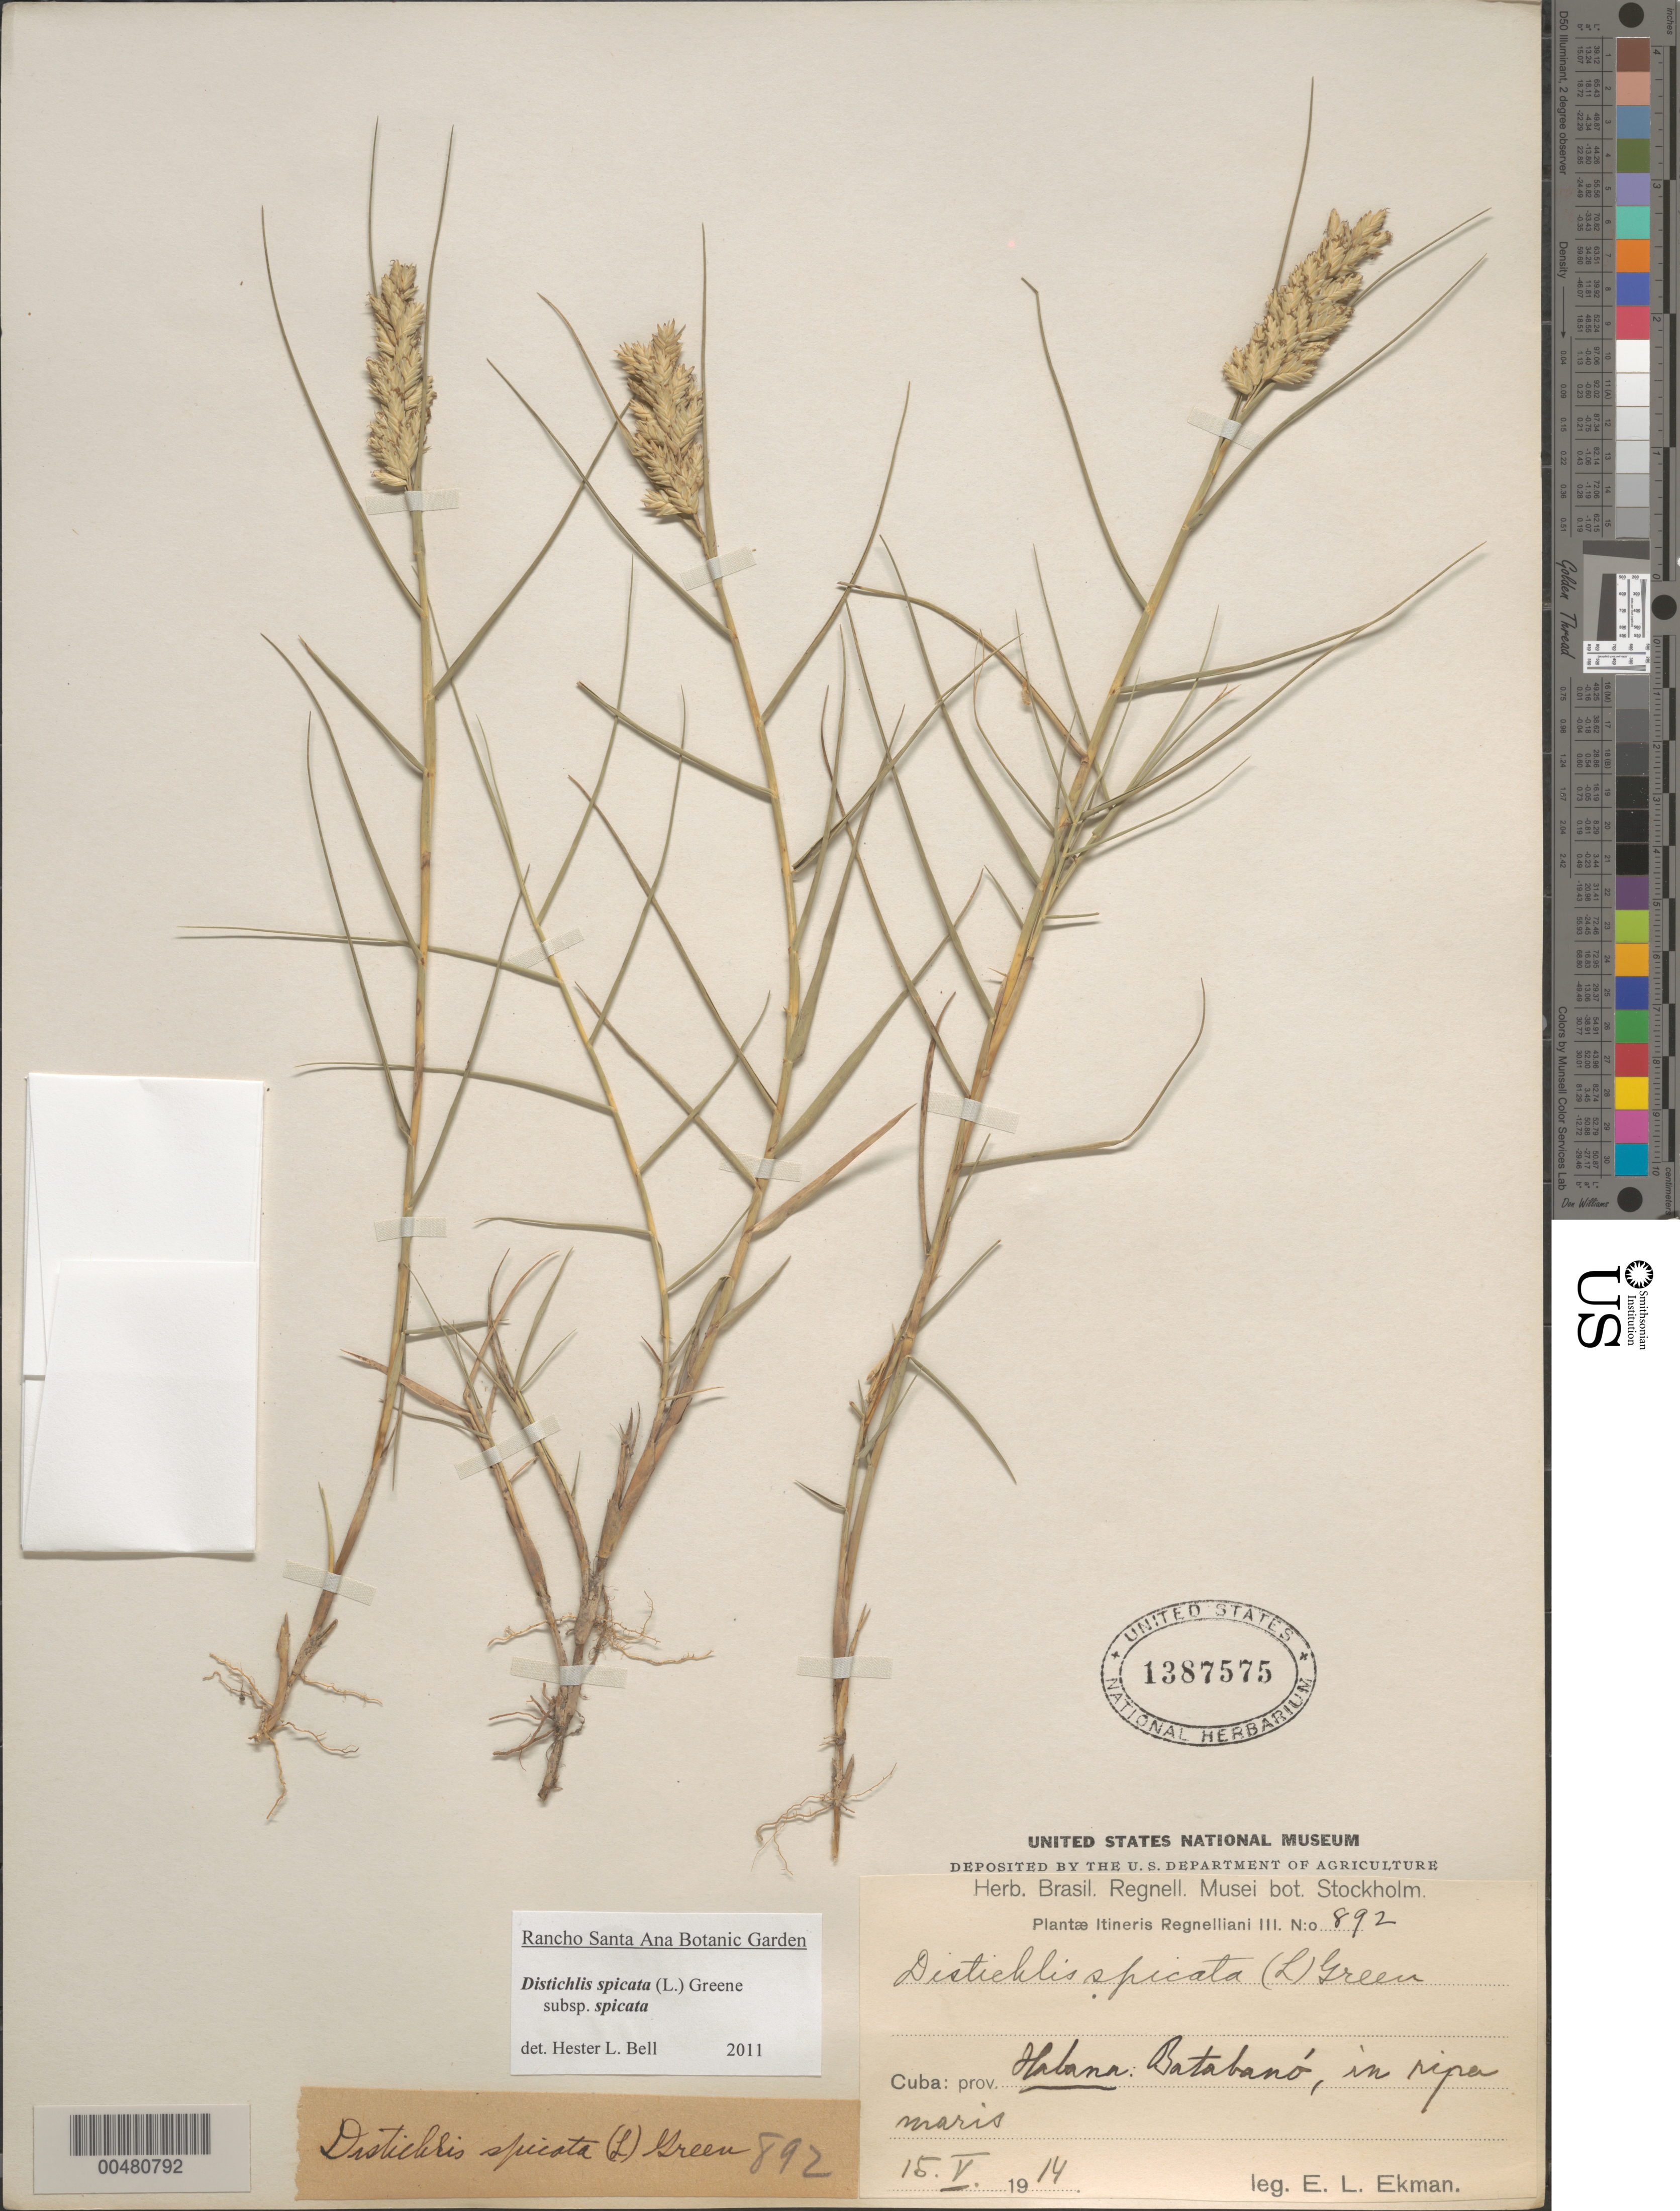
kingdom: Plantae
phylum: Tracheophyta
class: Liliopsida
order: Poales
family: Poaceae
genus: Distichlis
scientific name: Distichlis spicata subsp. spicata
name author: (L.) Greene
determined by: Bell, H. L.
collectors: E. L. Ekman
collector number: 892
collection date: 1914-05-15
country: Cuba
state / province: Mayabeque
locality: Prov. Habana [Mayabeque], Batabanó.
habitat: In ripa maris.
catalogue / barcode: US 1387575